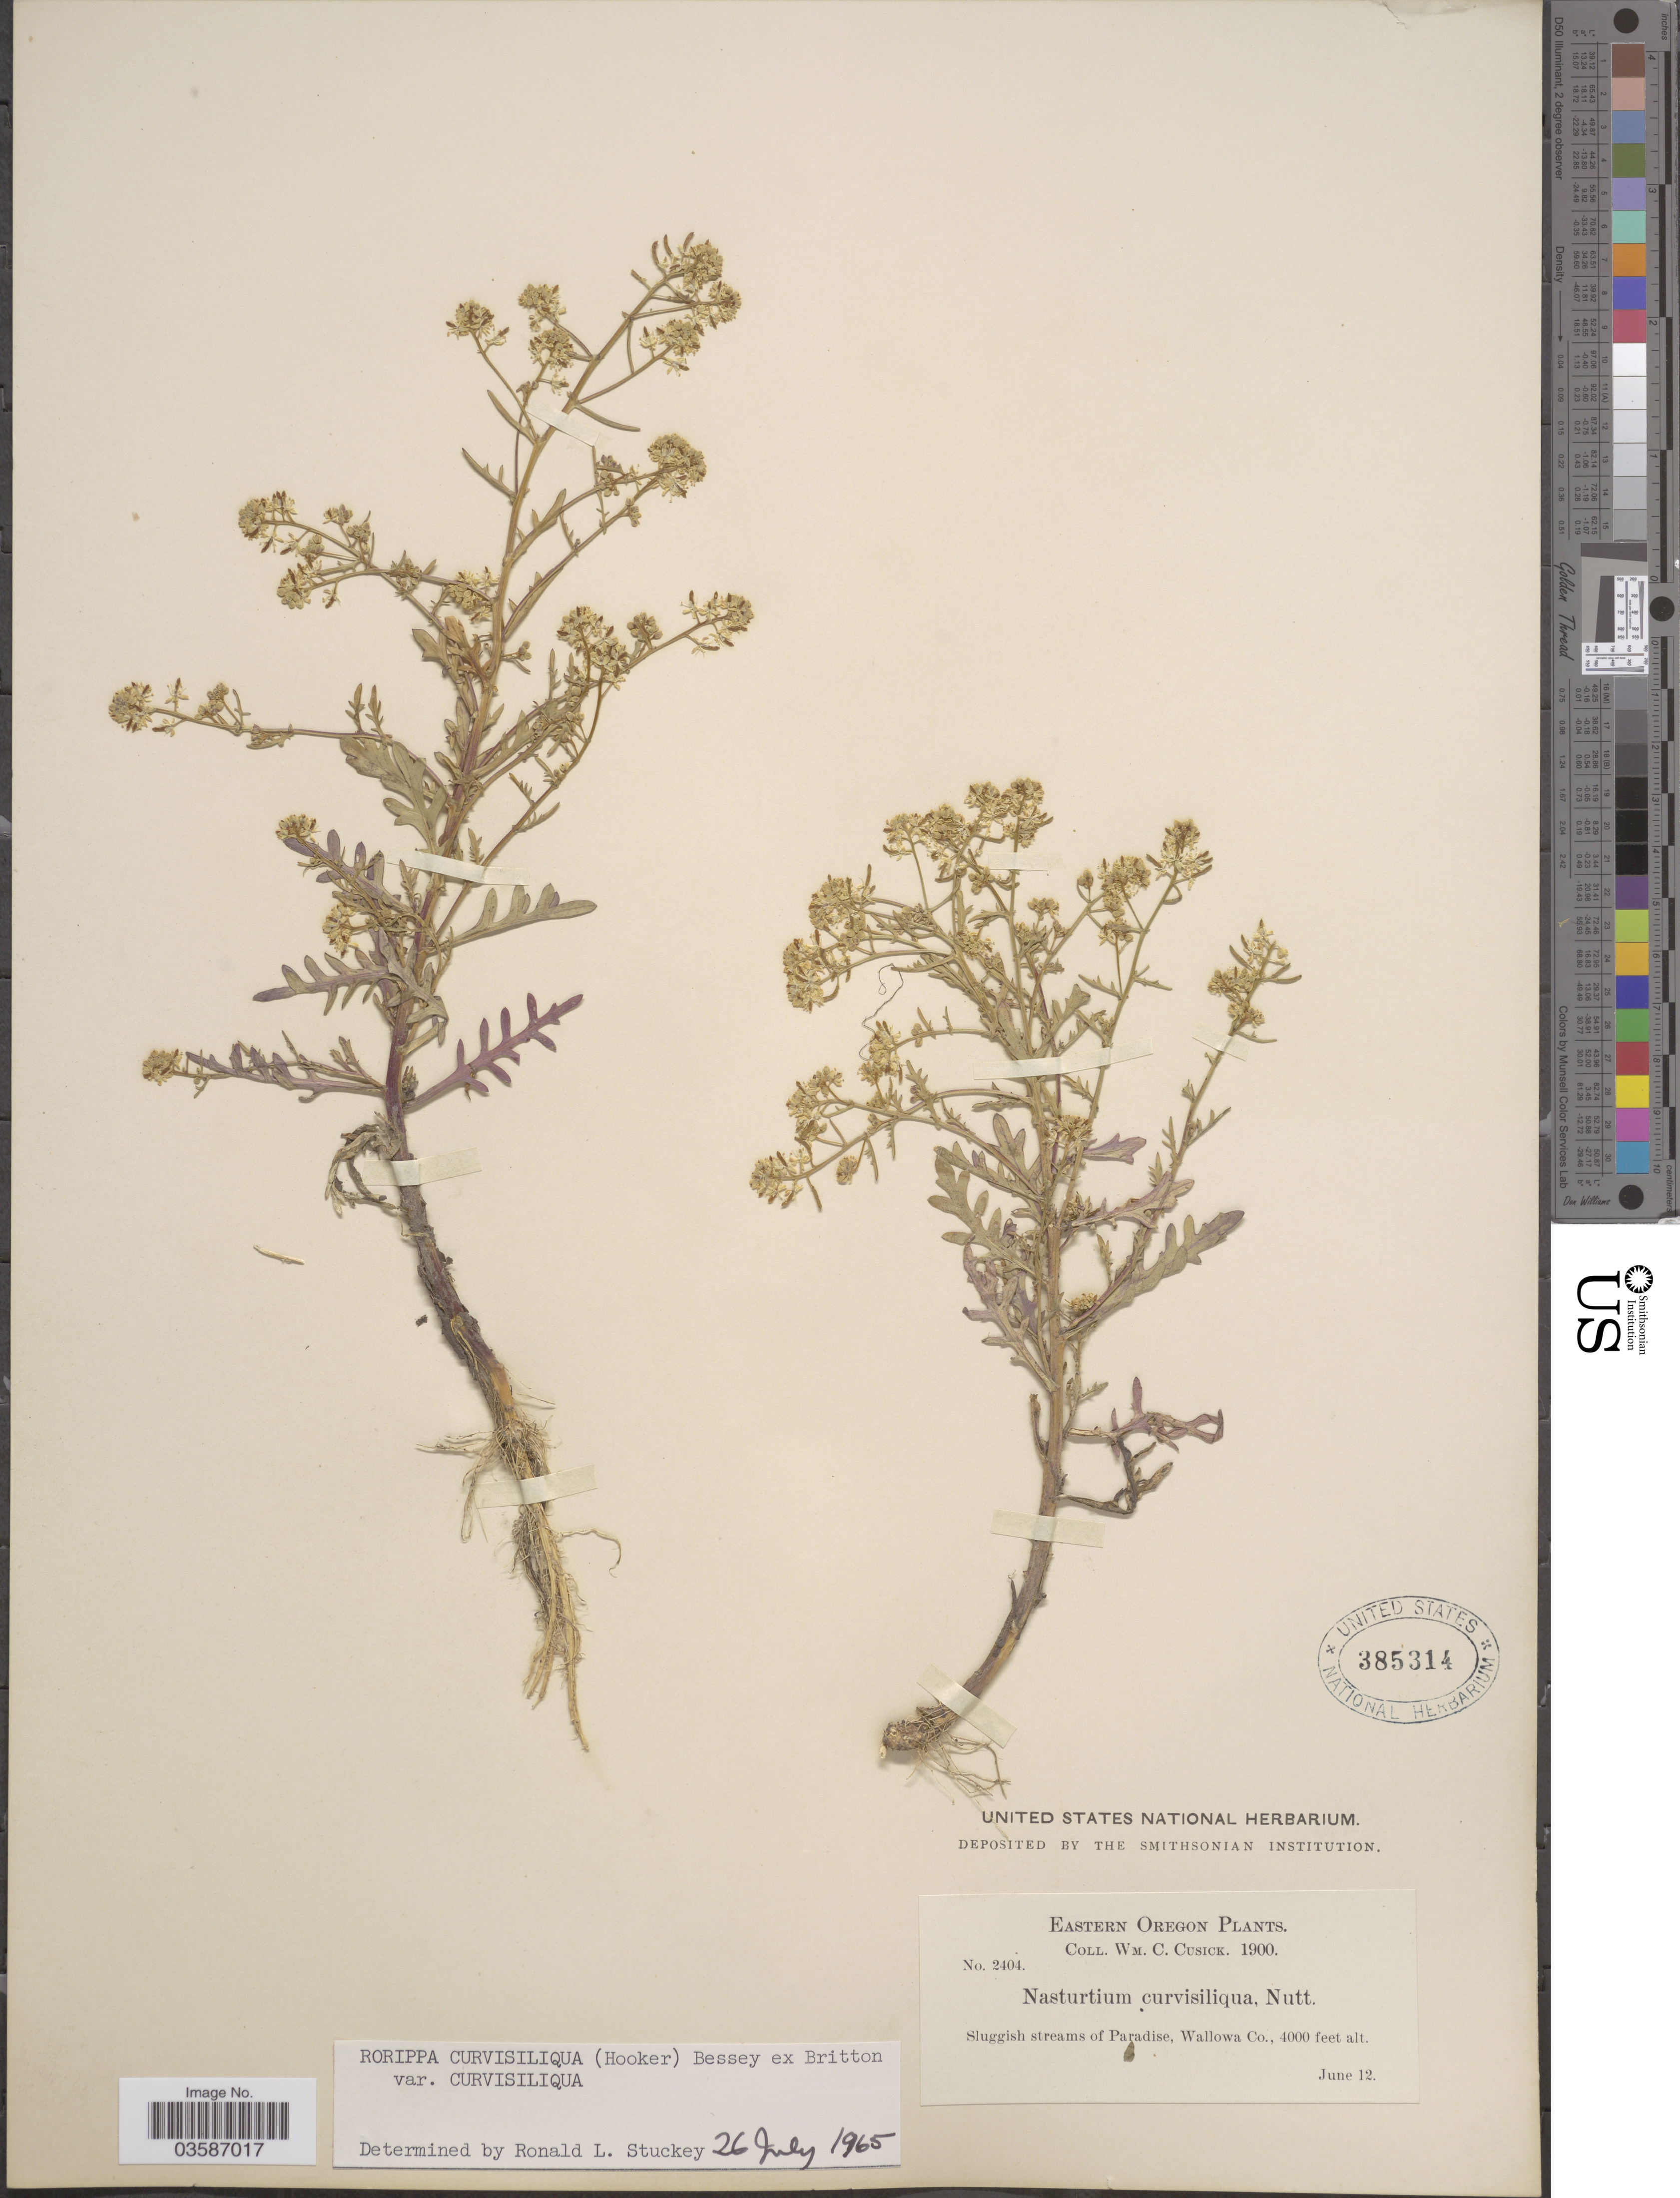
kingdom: Plantae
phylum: Tracheophyta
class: Magnoliopsida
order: Brassicales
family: Brassicaceae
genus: Rorippa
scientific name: Rorippa curvisiliqua var. curvisiliqua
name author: (Hook.) Bessey ex Britton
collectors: W. C. Cusick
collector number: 2404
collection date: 1900-06-12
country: United States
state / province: Oregon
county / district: Wallowa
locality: Eastern Oregon. Sluggish streams of Paradise, Wallowa Co.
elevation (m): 1219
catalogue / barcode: US 385314